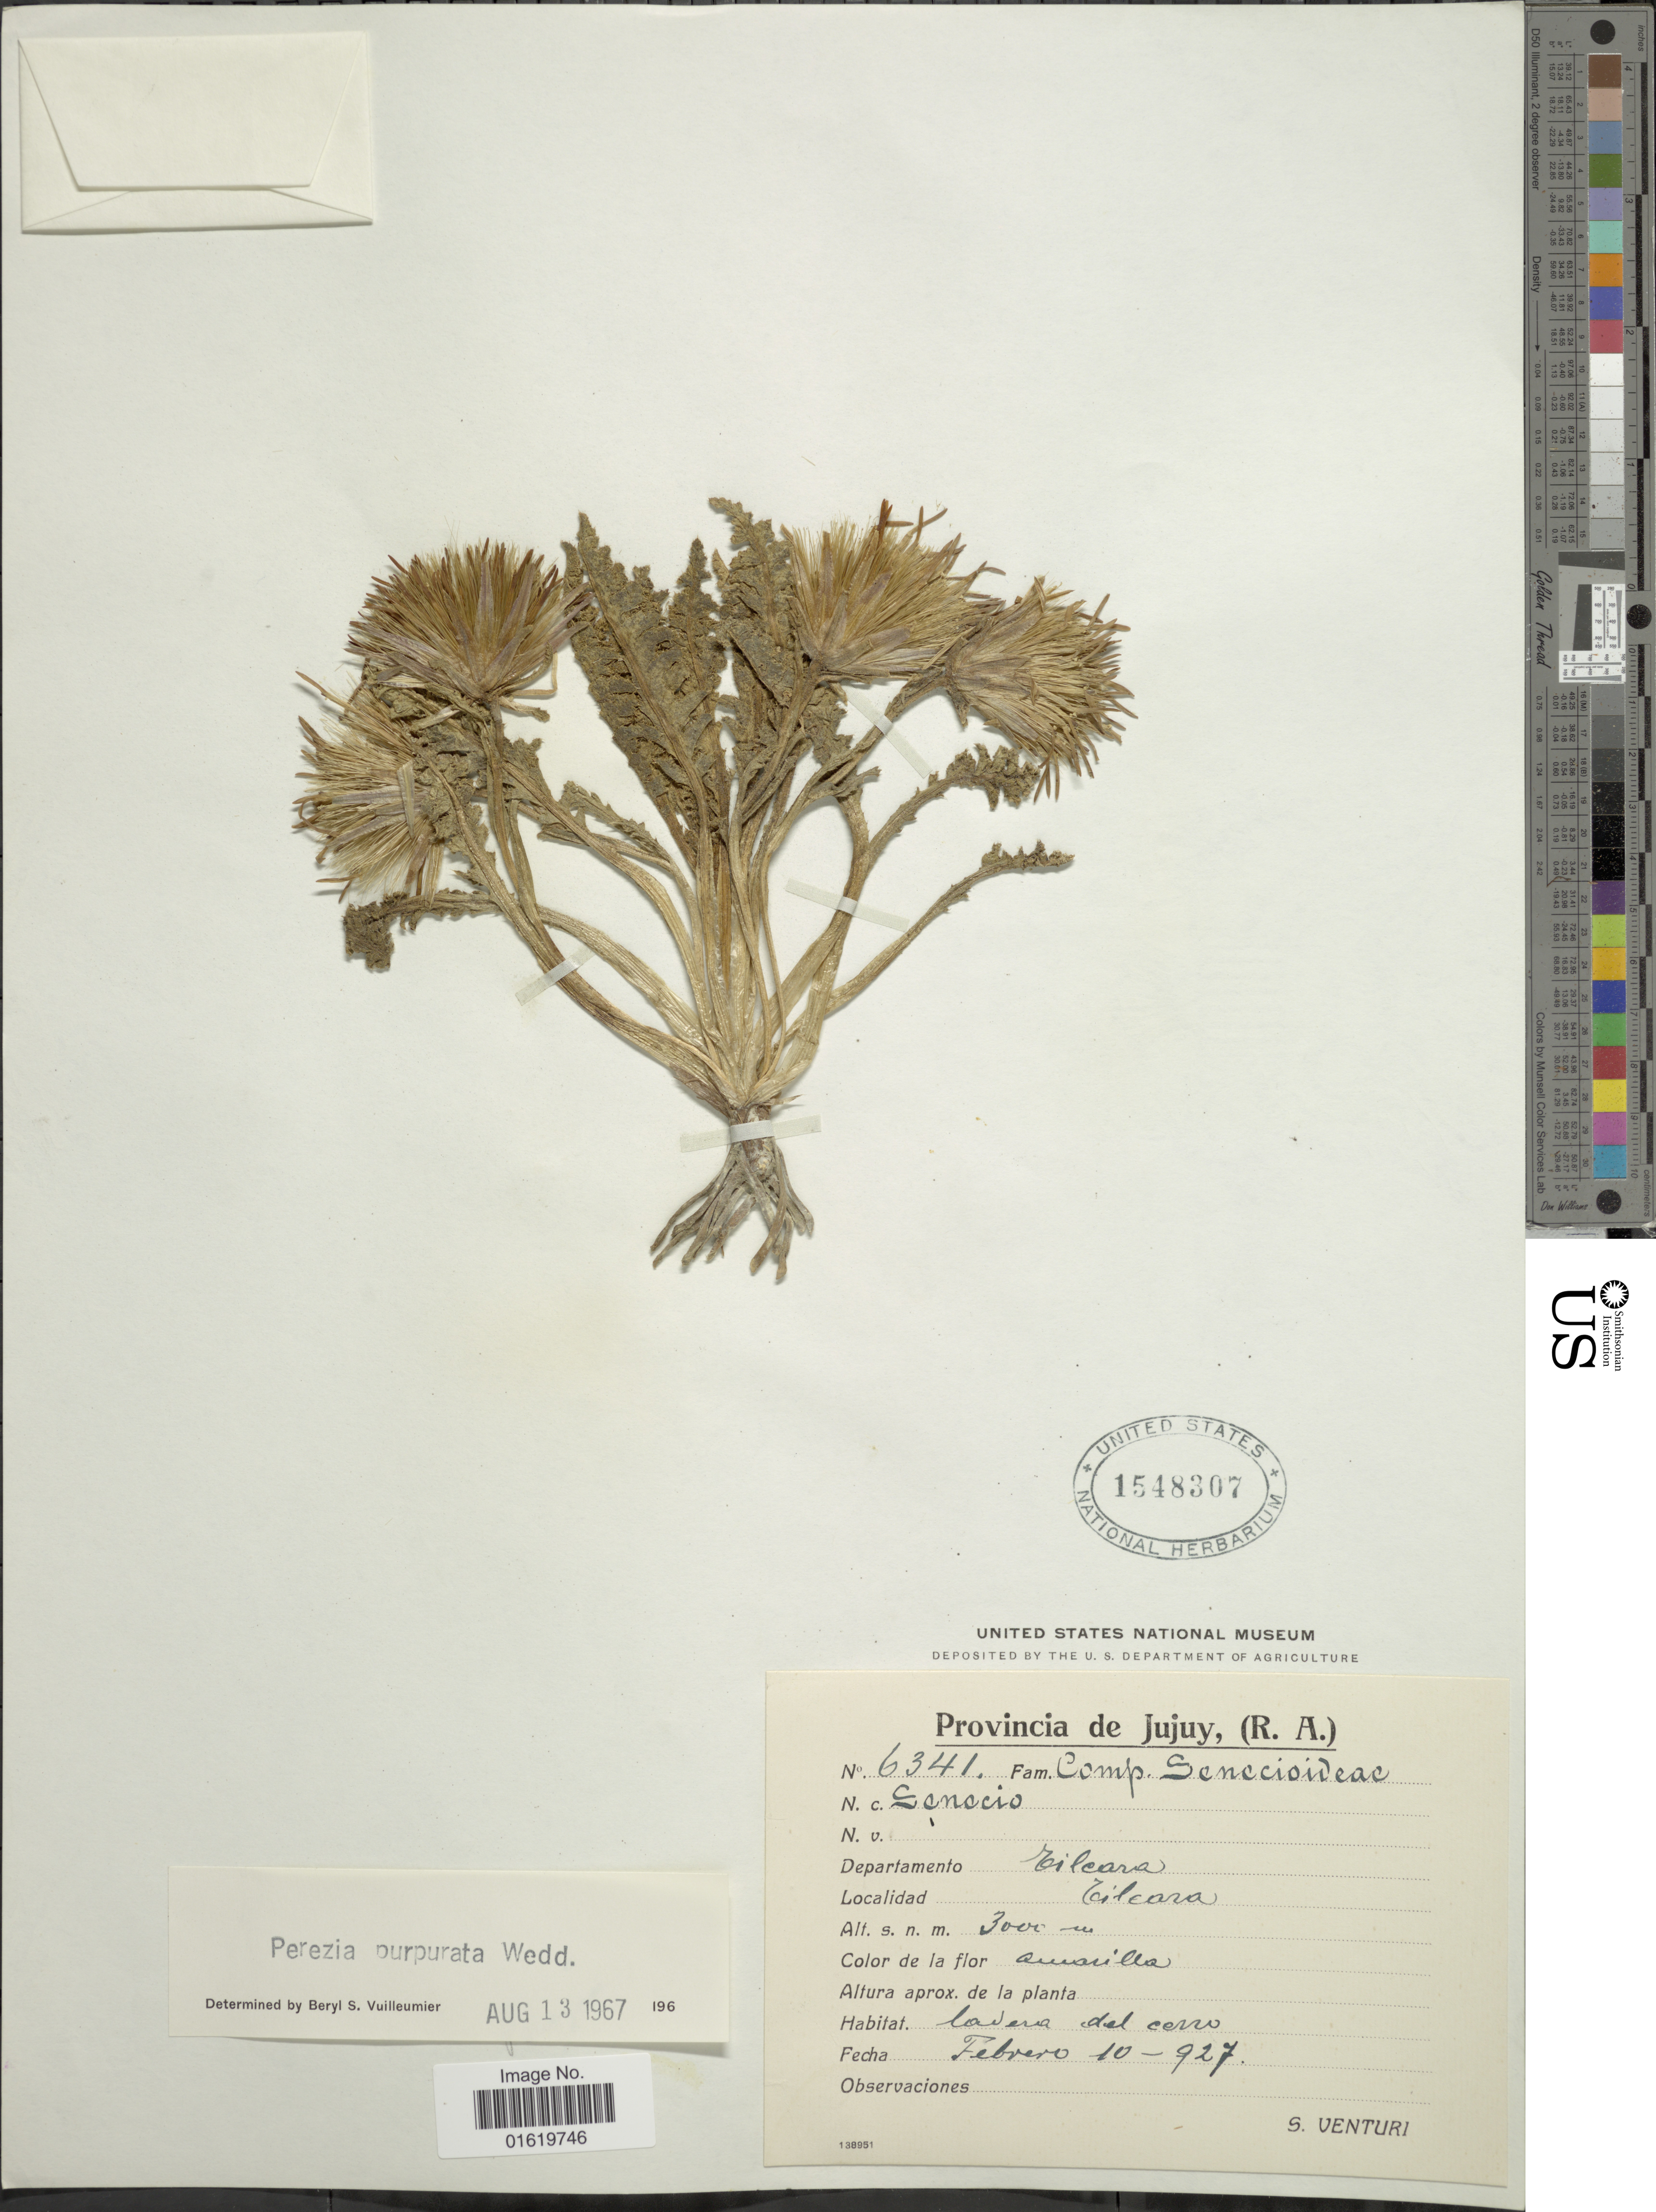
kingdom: Plantae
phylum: Tracheophyta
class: Magnoliopsida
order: Asterales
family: Asteraceae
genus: Perezia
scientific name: Perezia purpurata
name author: Wedd.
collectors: S. Venturi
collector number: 6341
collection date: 1927-02-10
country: Argentina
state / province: Jujuy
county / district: Tilcara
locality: Tilcara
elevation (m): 3000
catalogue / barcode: US 1548307